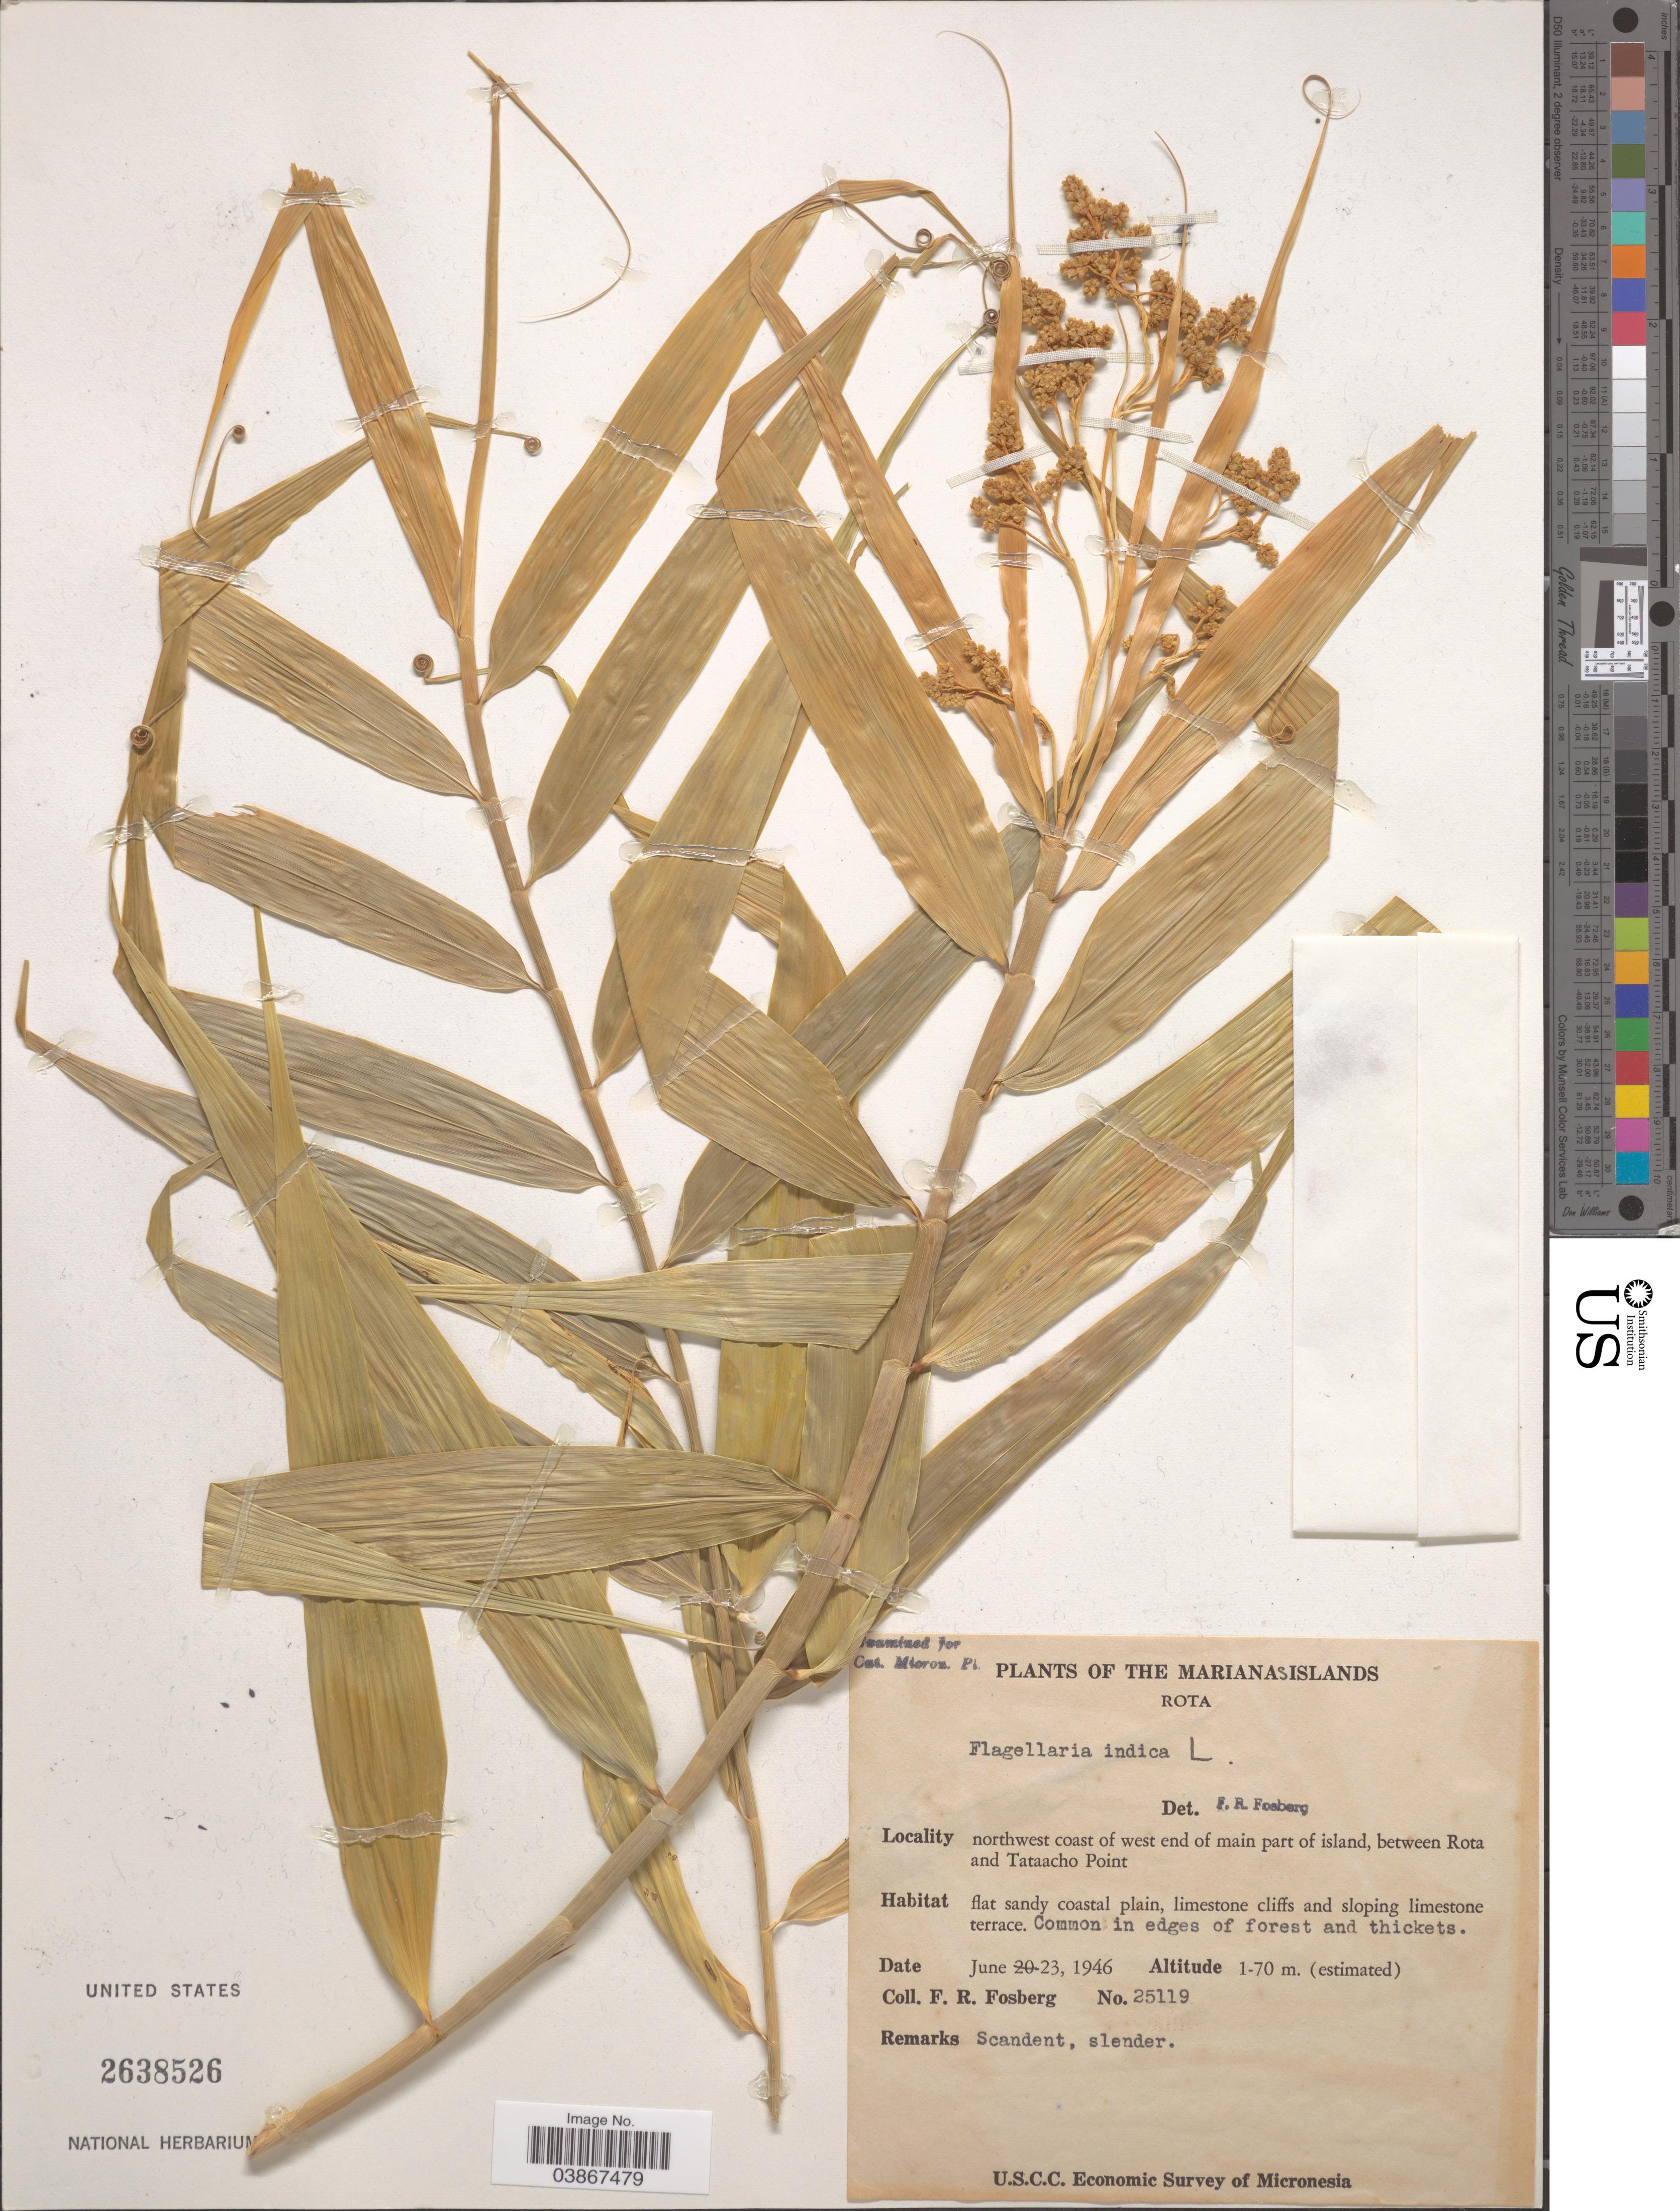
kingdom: Plantae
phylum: Tracheophyta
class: Liliopsida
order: Poales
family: Flagellariaceae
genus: Flagellaria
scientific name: Flagellaria indica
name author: L.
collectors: F. R. Fosberg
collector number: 25119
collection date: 1946-06-23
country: Northern Mariana Islands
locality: The Marianas Islands. Rota. Northwest coast of west of main part of island, between Rotqa and Tataacho Point.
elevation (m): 1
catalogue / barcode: US 2638526